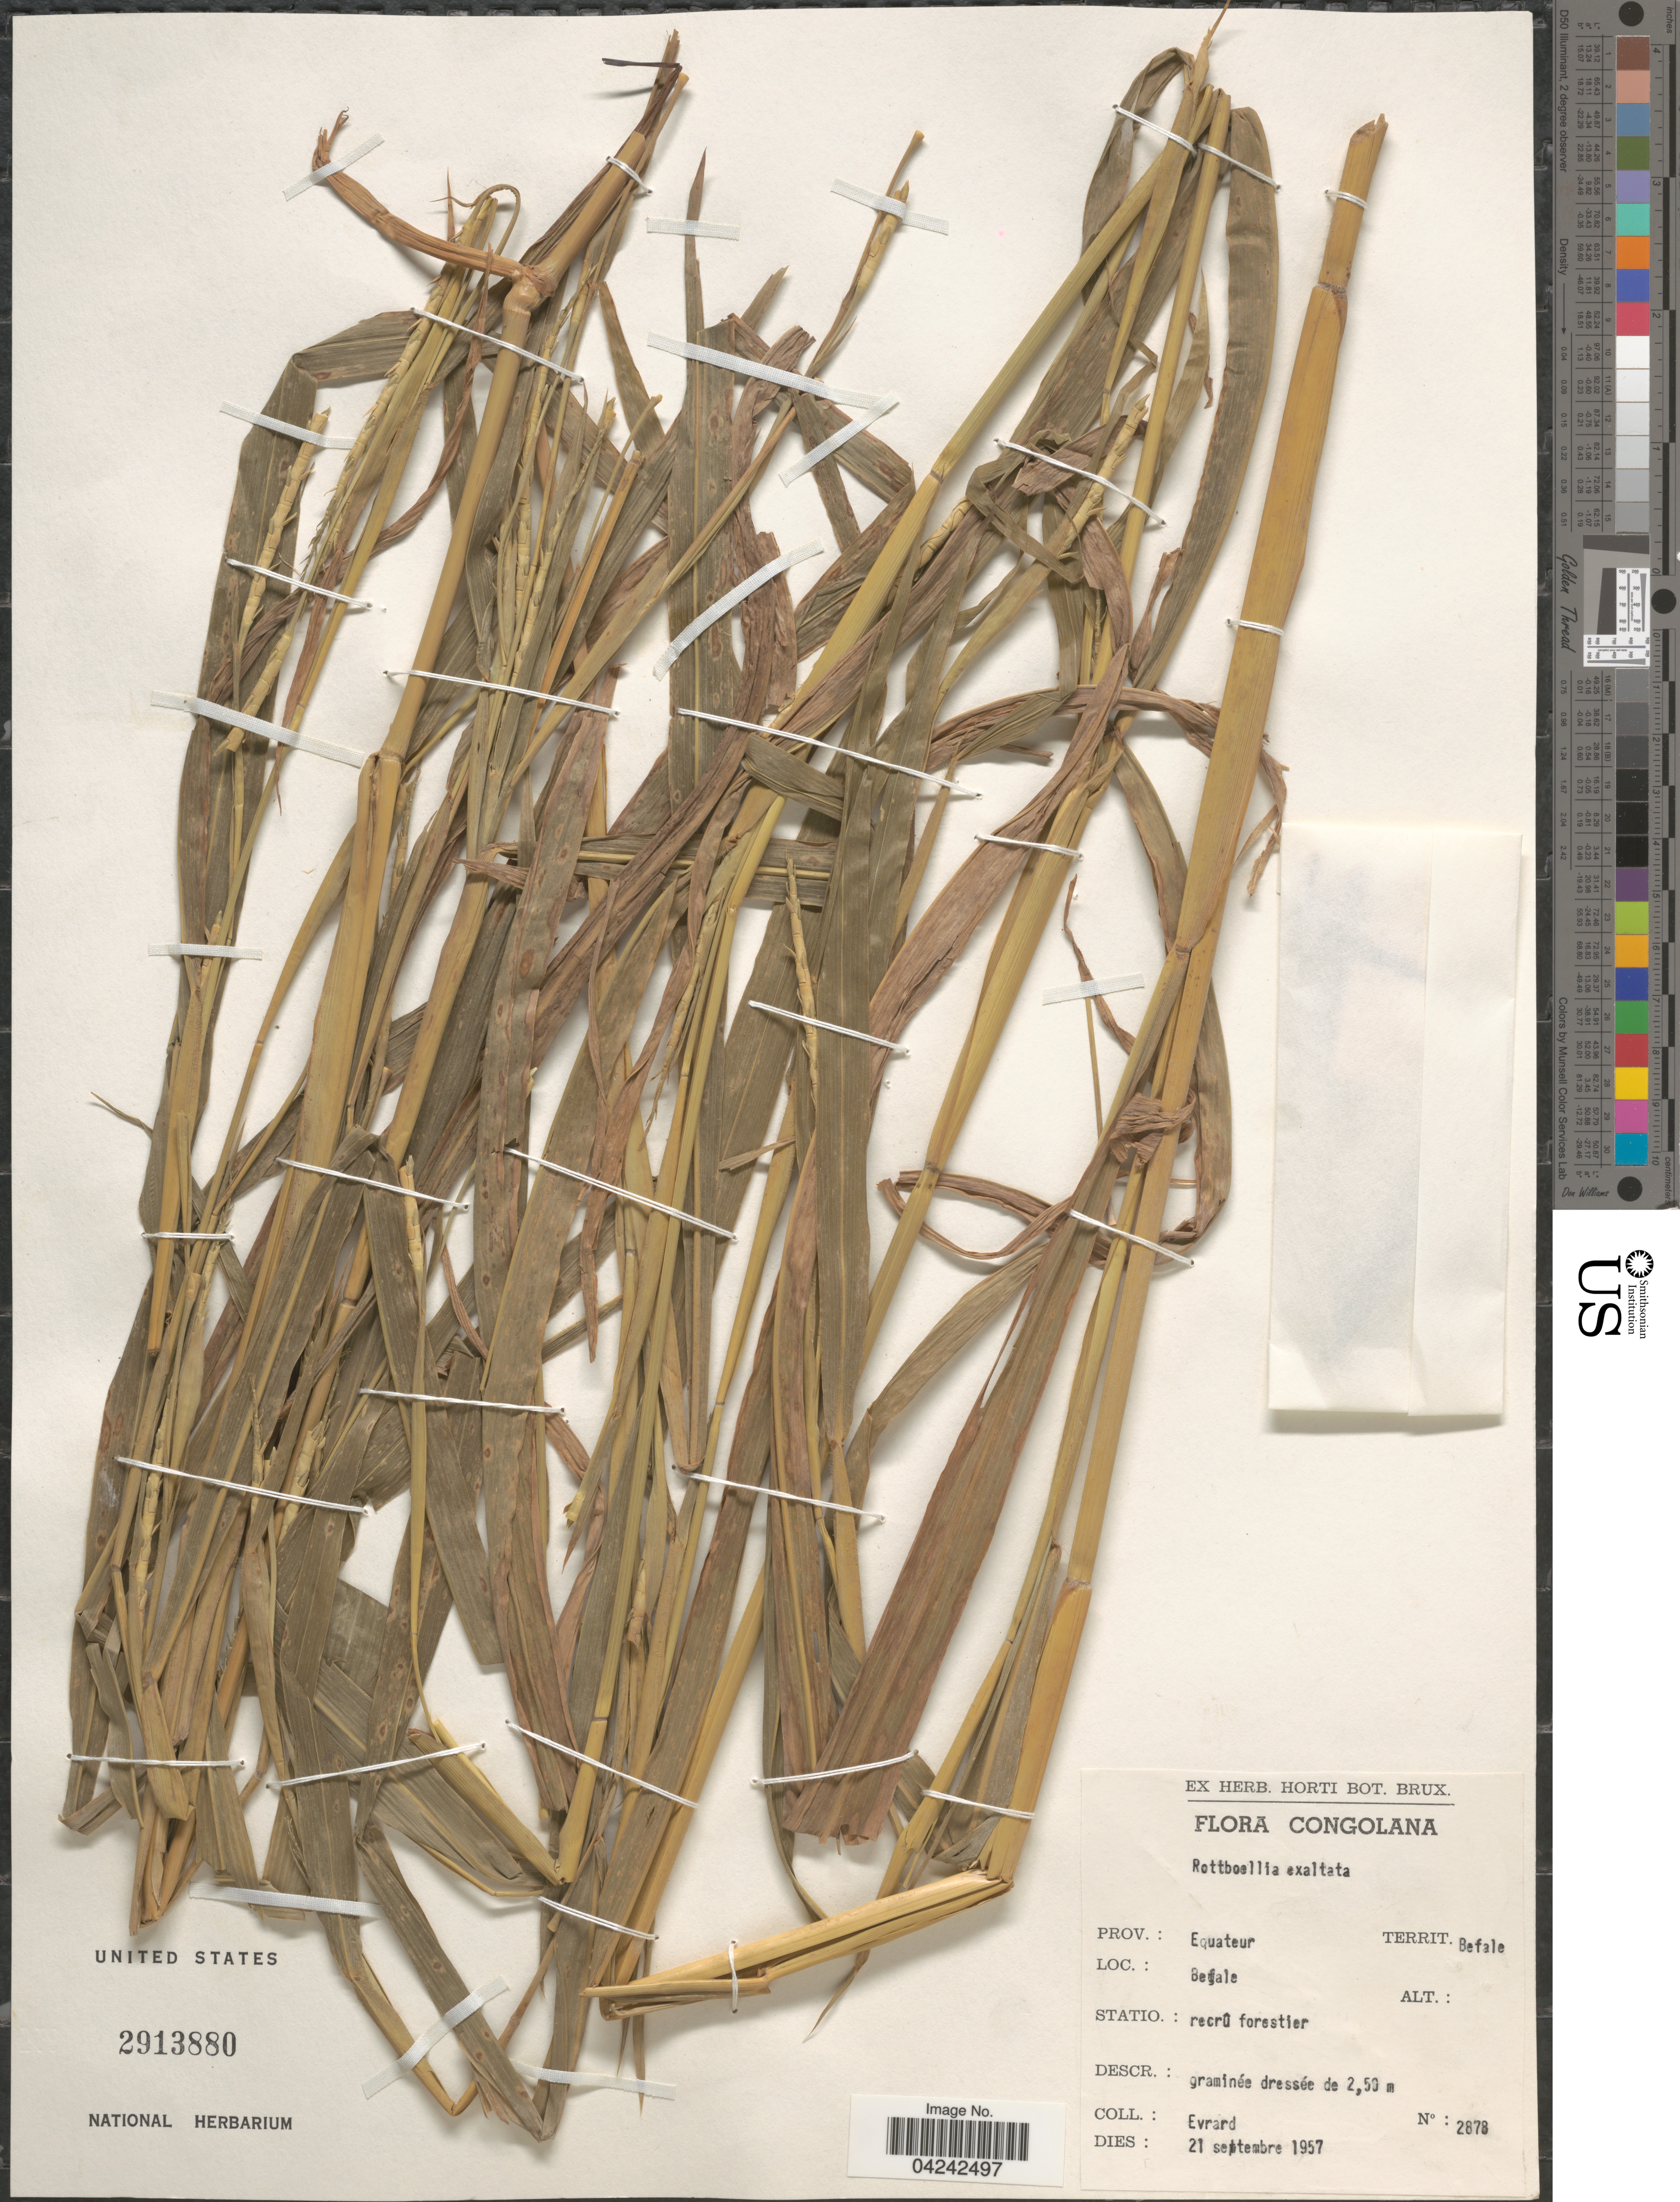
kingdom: Plantae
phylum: Tracheophyta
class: Liliopsida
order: Poales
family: Poaceae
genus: Rottboellia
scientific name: Rottboellia cochinchinensis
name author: (Lour.) Clayton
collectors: Evrard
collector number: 2878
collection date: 1957-09-21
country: Congo, Democratic Republic of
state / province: Equateur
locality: Prov.: Equateur. Territ. Befale. Befale.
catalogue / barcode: US 2913880